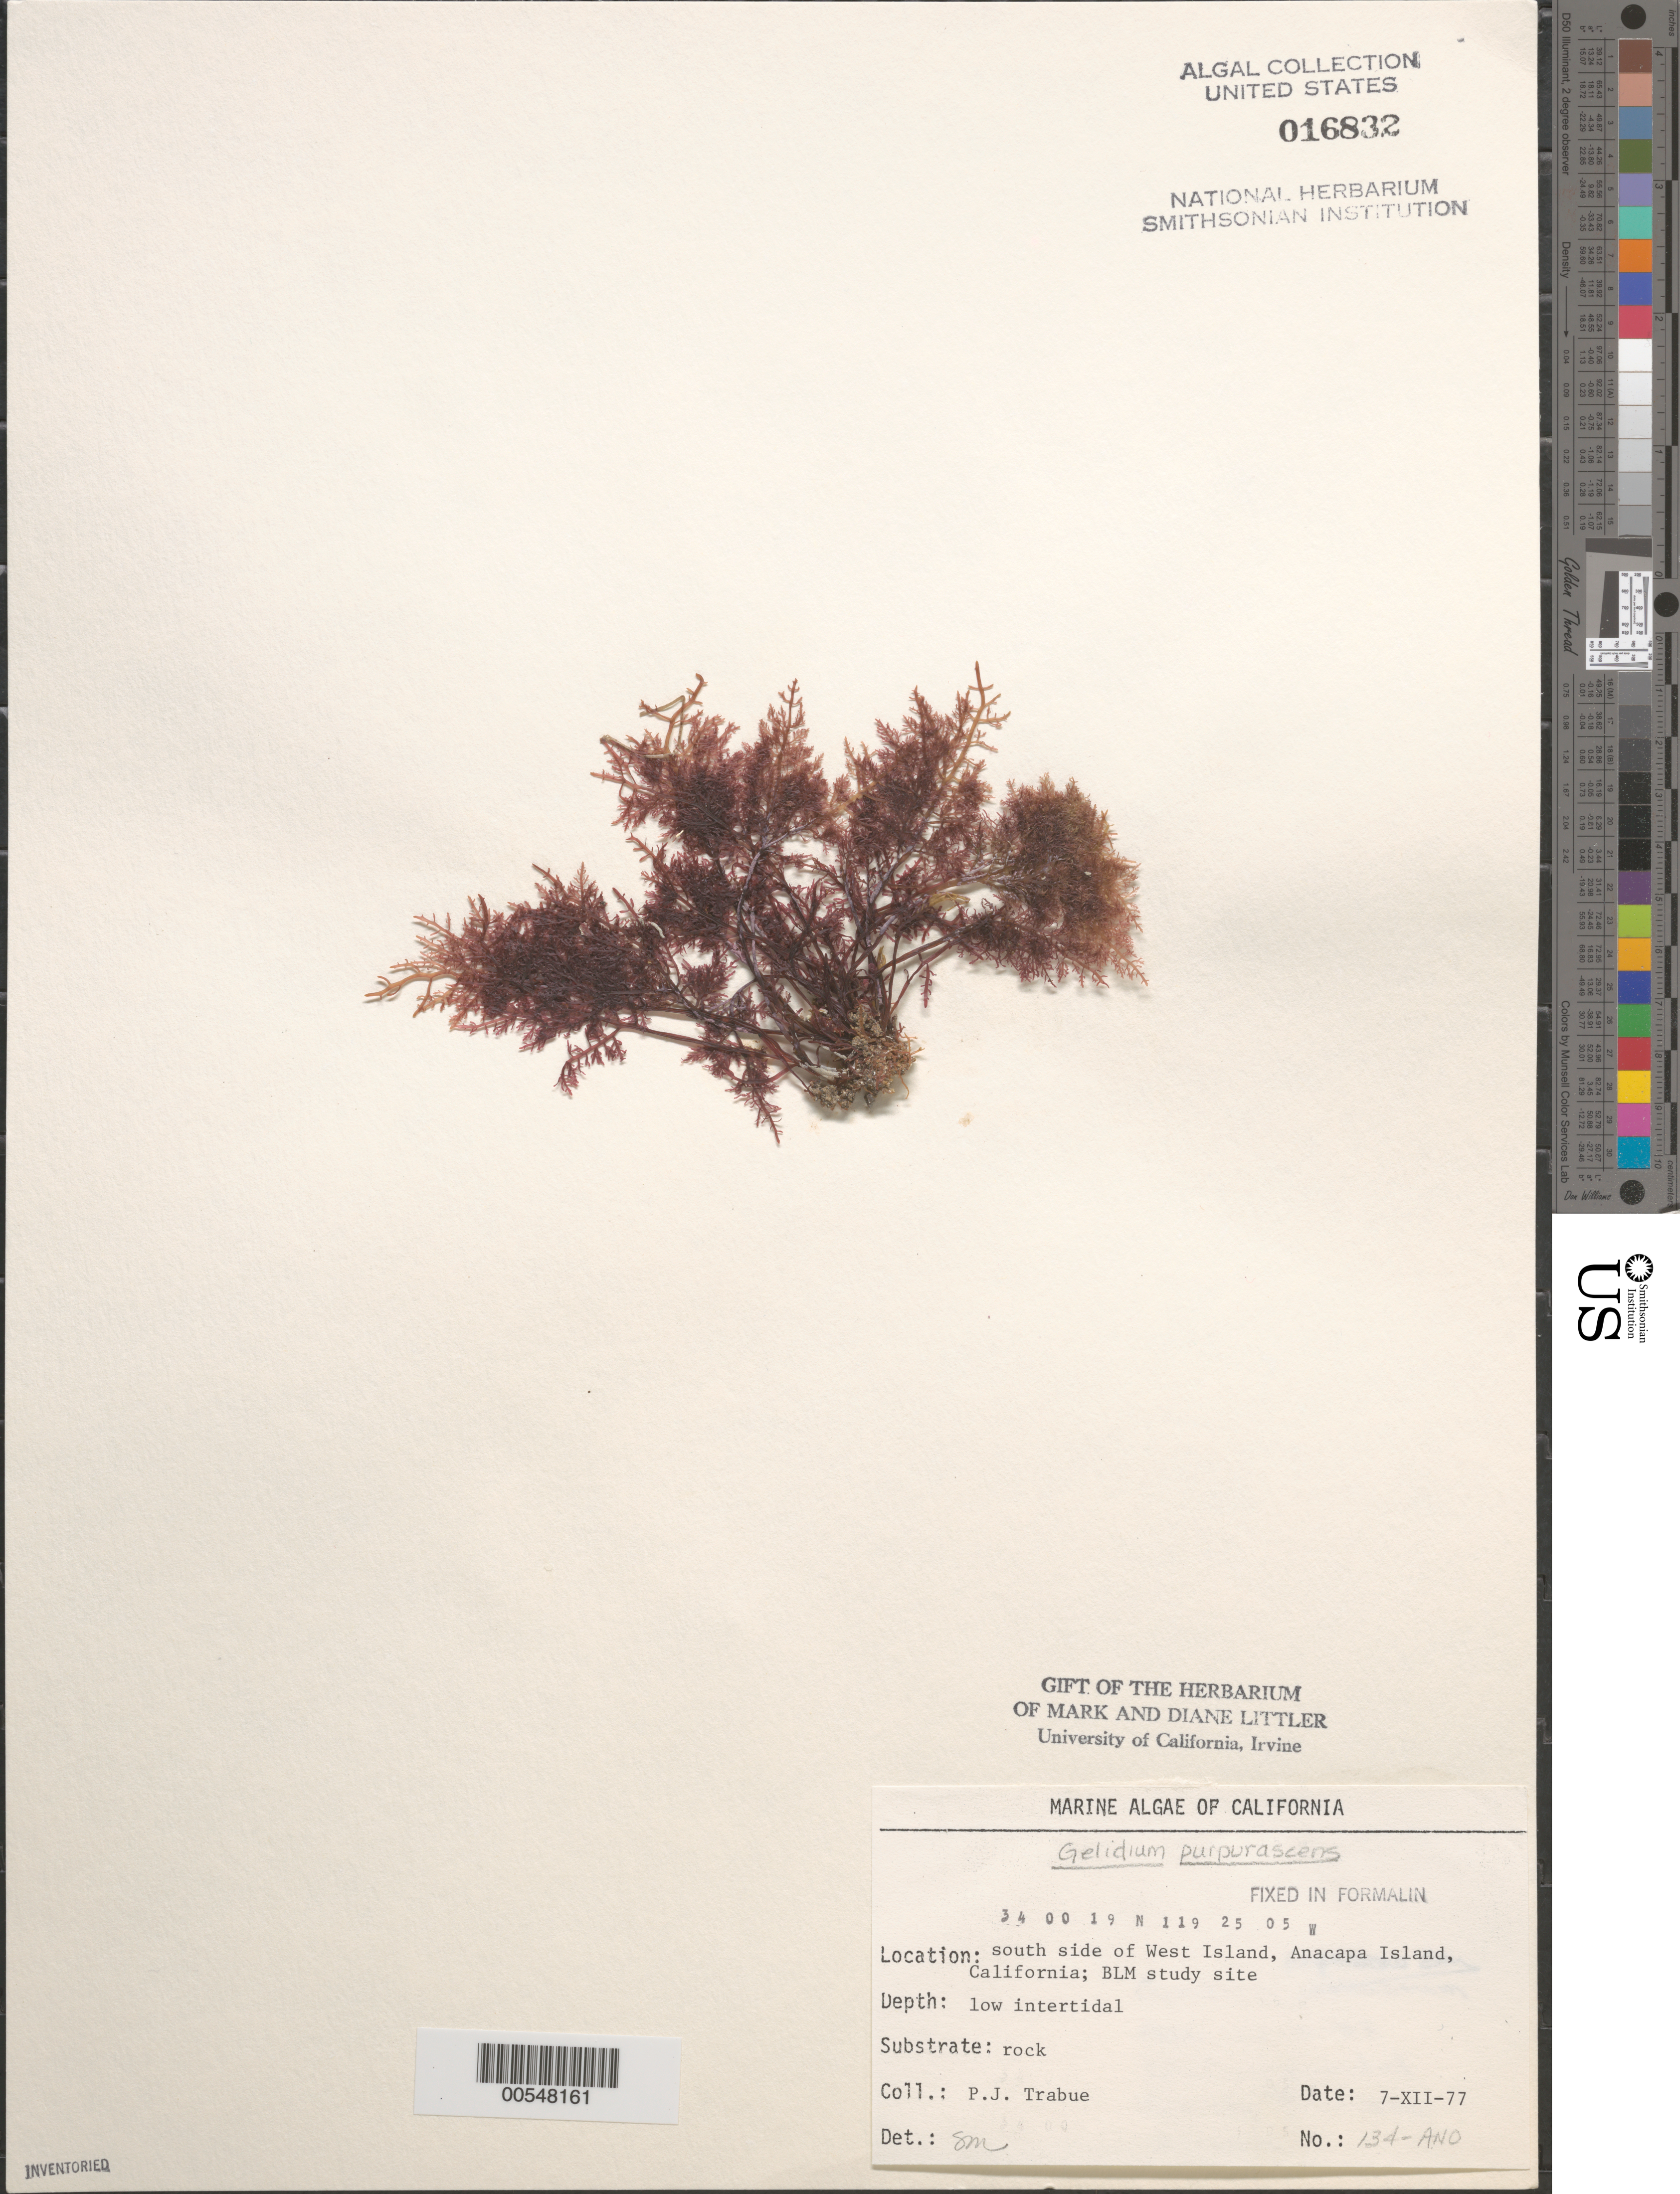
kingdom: Plantae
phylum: Rhodophyta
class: Florideophyceae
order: Gelidiales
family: Gelidiaceae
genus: Gelidium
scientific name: Gelidium purpurascens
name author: N.L. Gardner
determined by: Murray, S. N.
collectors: P. J. Trabue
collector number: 134-ANO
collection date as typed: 07 Dec 1977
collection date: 1977-12-07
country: United States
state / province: California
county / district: Ventura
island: Anacapa Island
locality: South side of west island, near Cat Rock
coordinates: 34 00 19 N, 119 25 05 W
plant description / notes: BLM-SOCALBIGHT Rocky Intertidal Survey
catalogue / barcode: US 16832